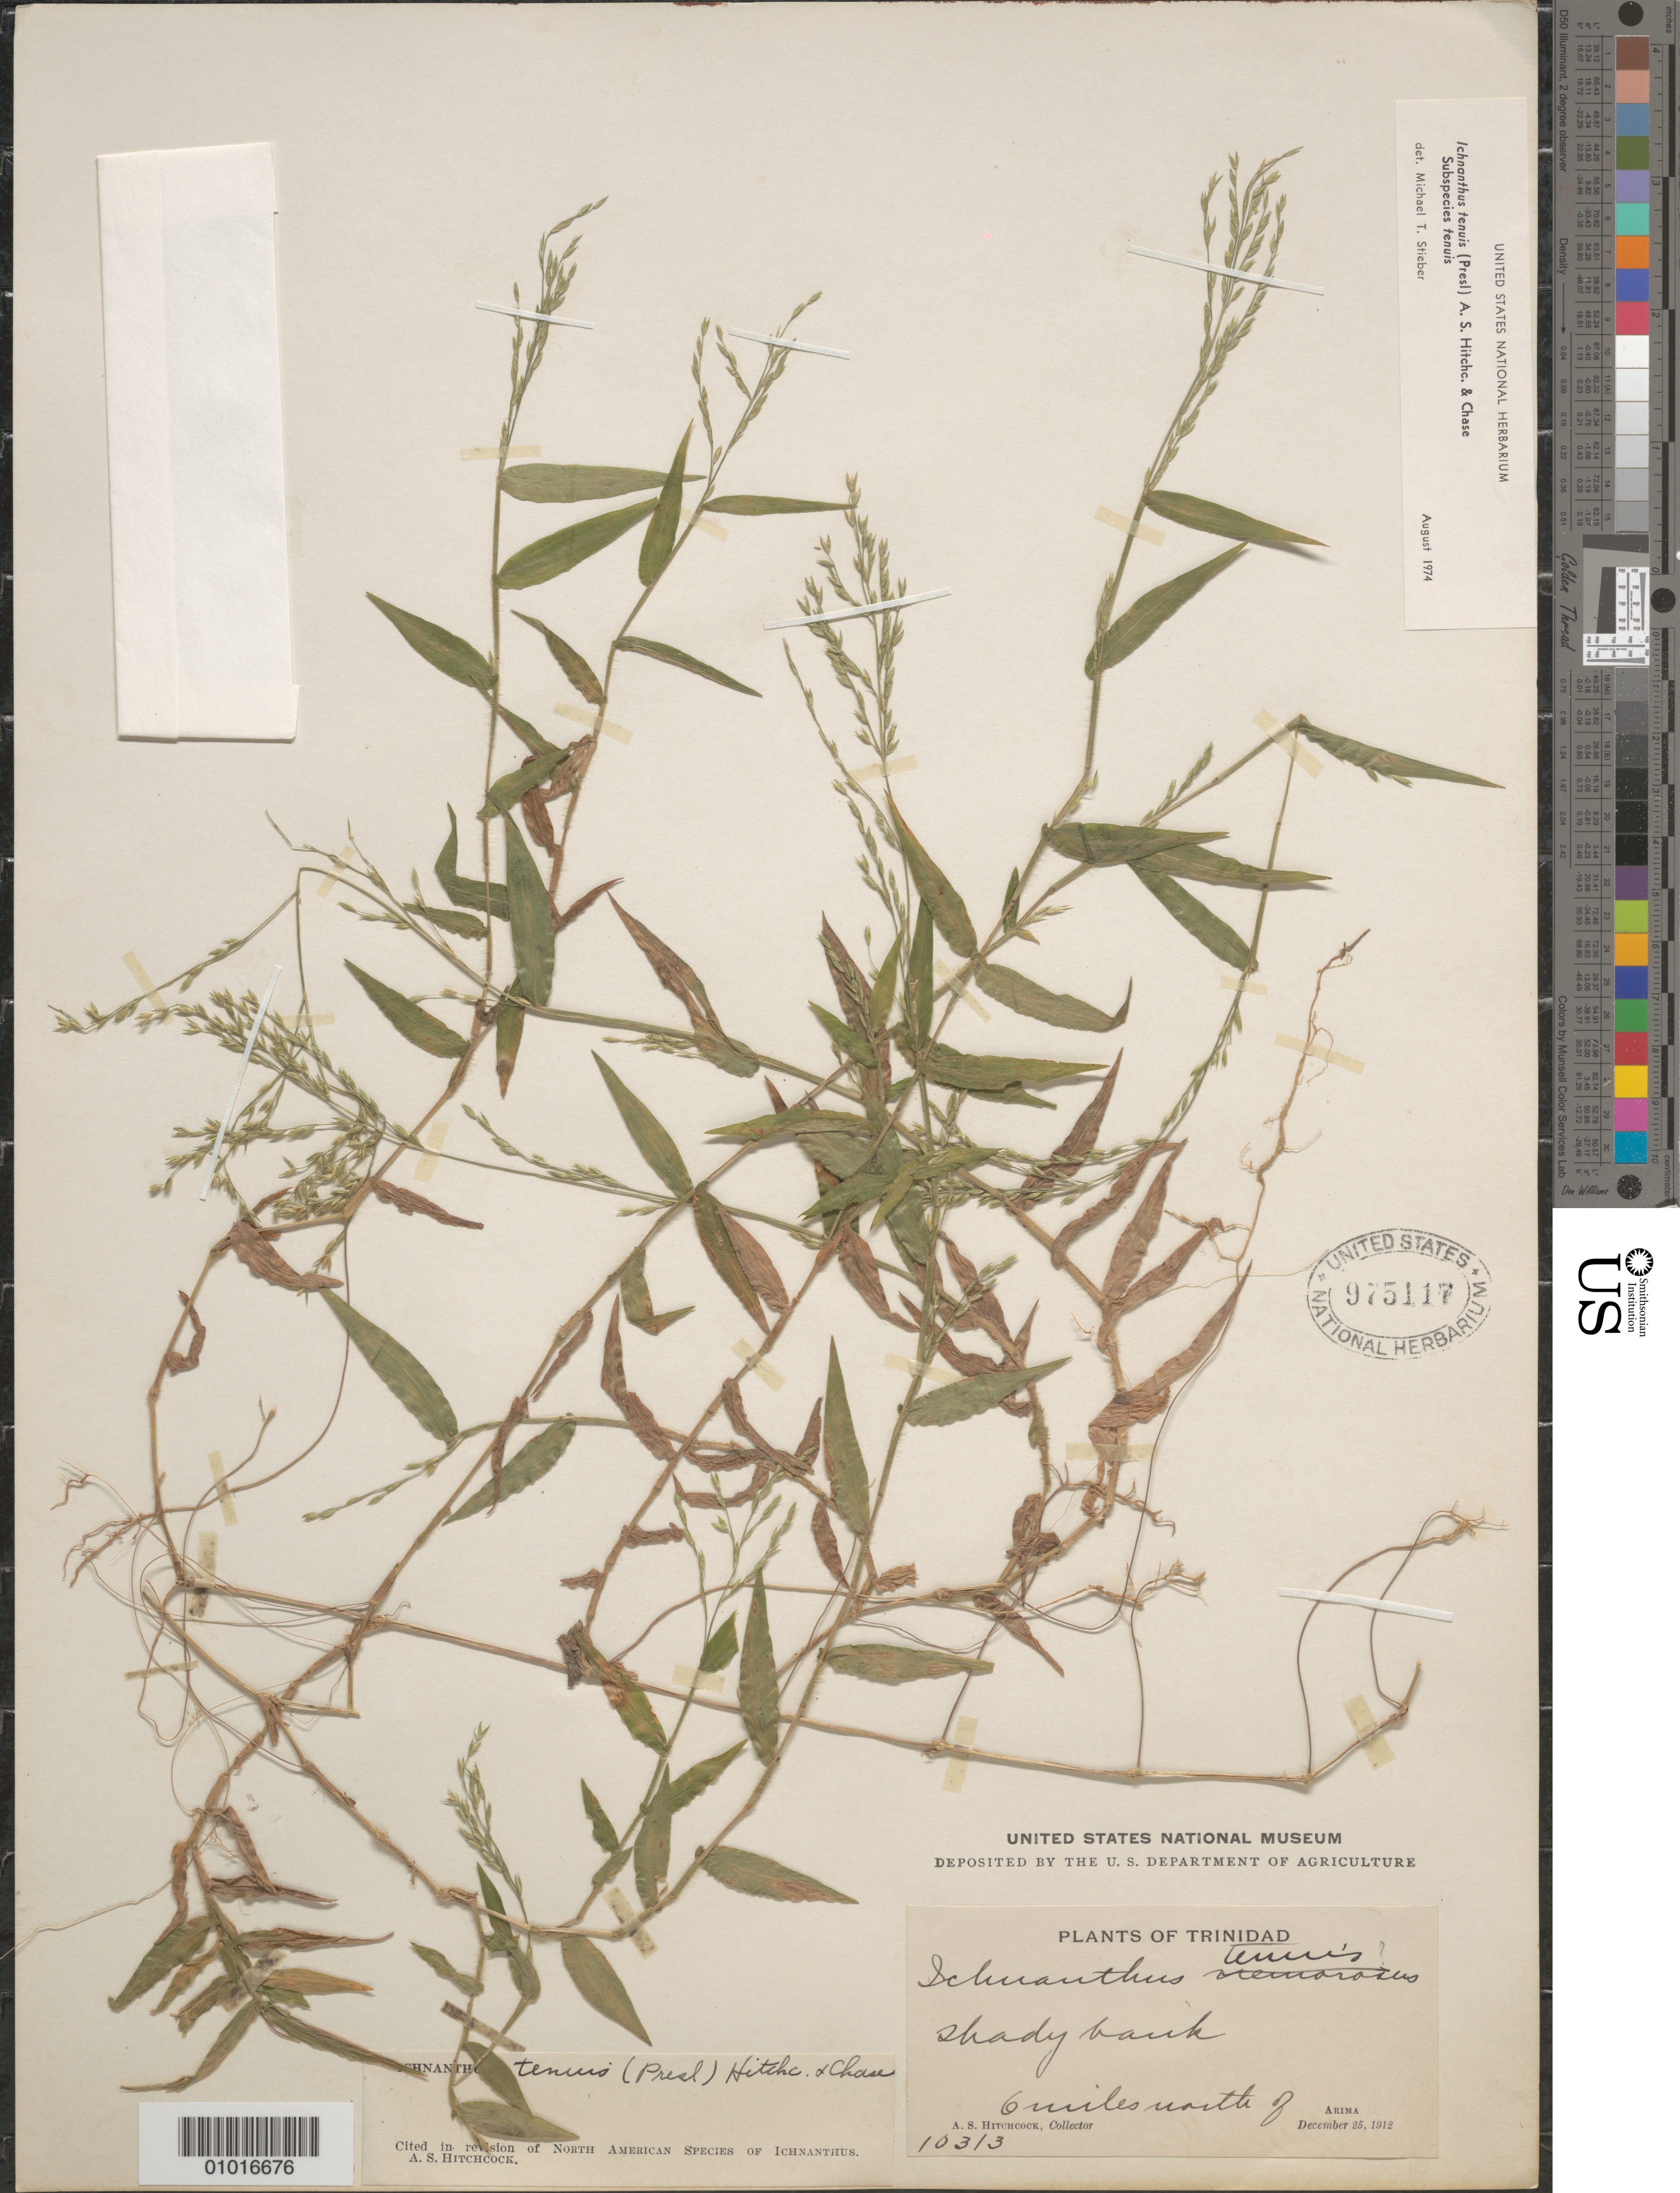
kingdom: Plantae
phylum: Tracheophyta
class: Liliopsida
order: Poales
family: Poaceae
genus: Ichnanthus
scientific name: Ichnanthus tenuis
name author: (J. Presl) Hitchc. & Chase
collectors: A. S. Hitchcock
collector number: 10313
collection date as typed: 25 Dec 1912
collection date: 1912-12-25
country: Trinidad and Tobago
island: Trinidad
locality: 6 miles north of Arima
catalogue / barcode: US 975117